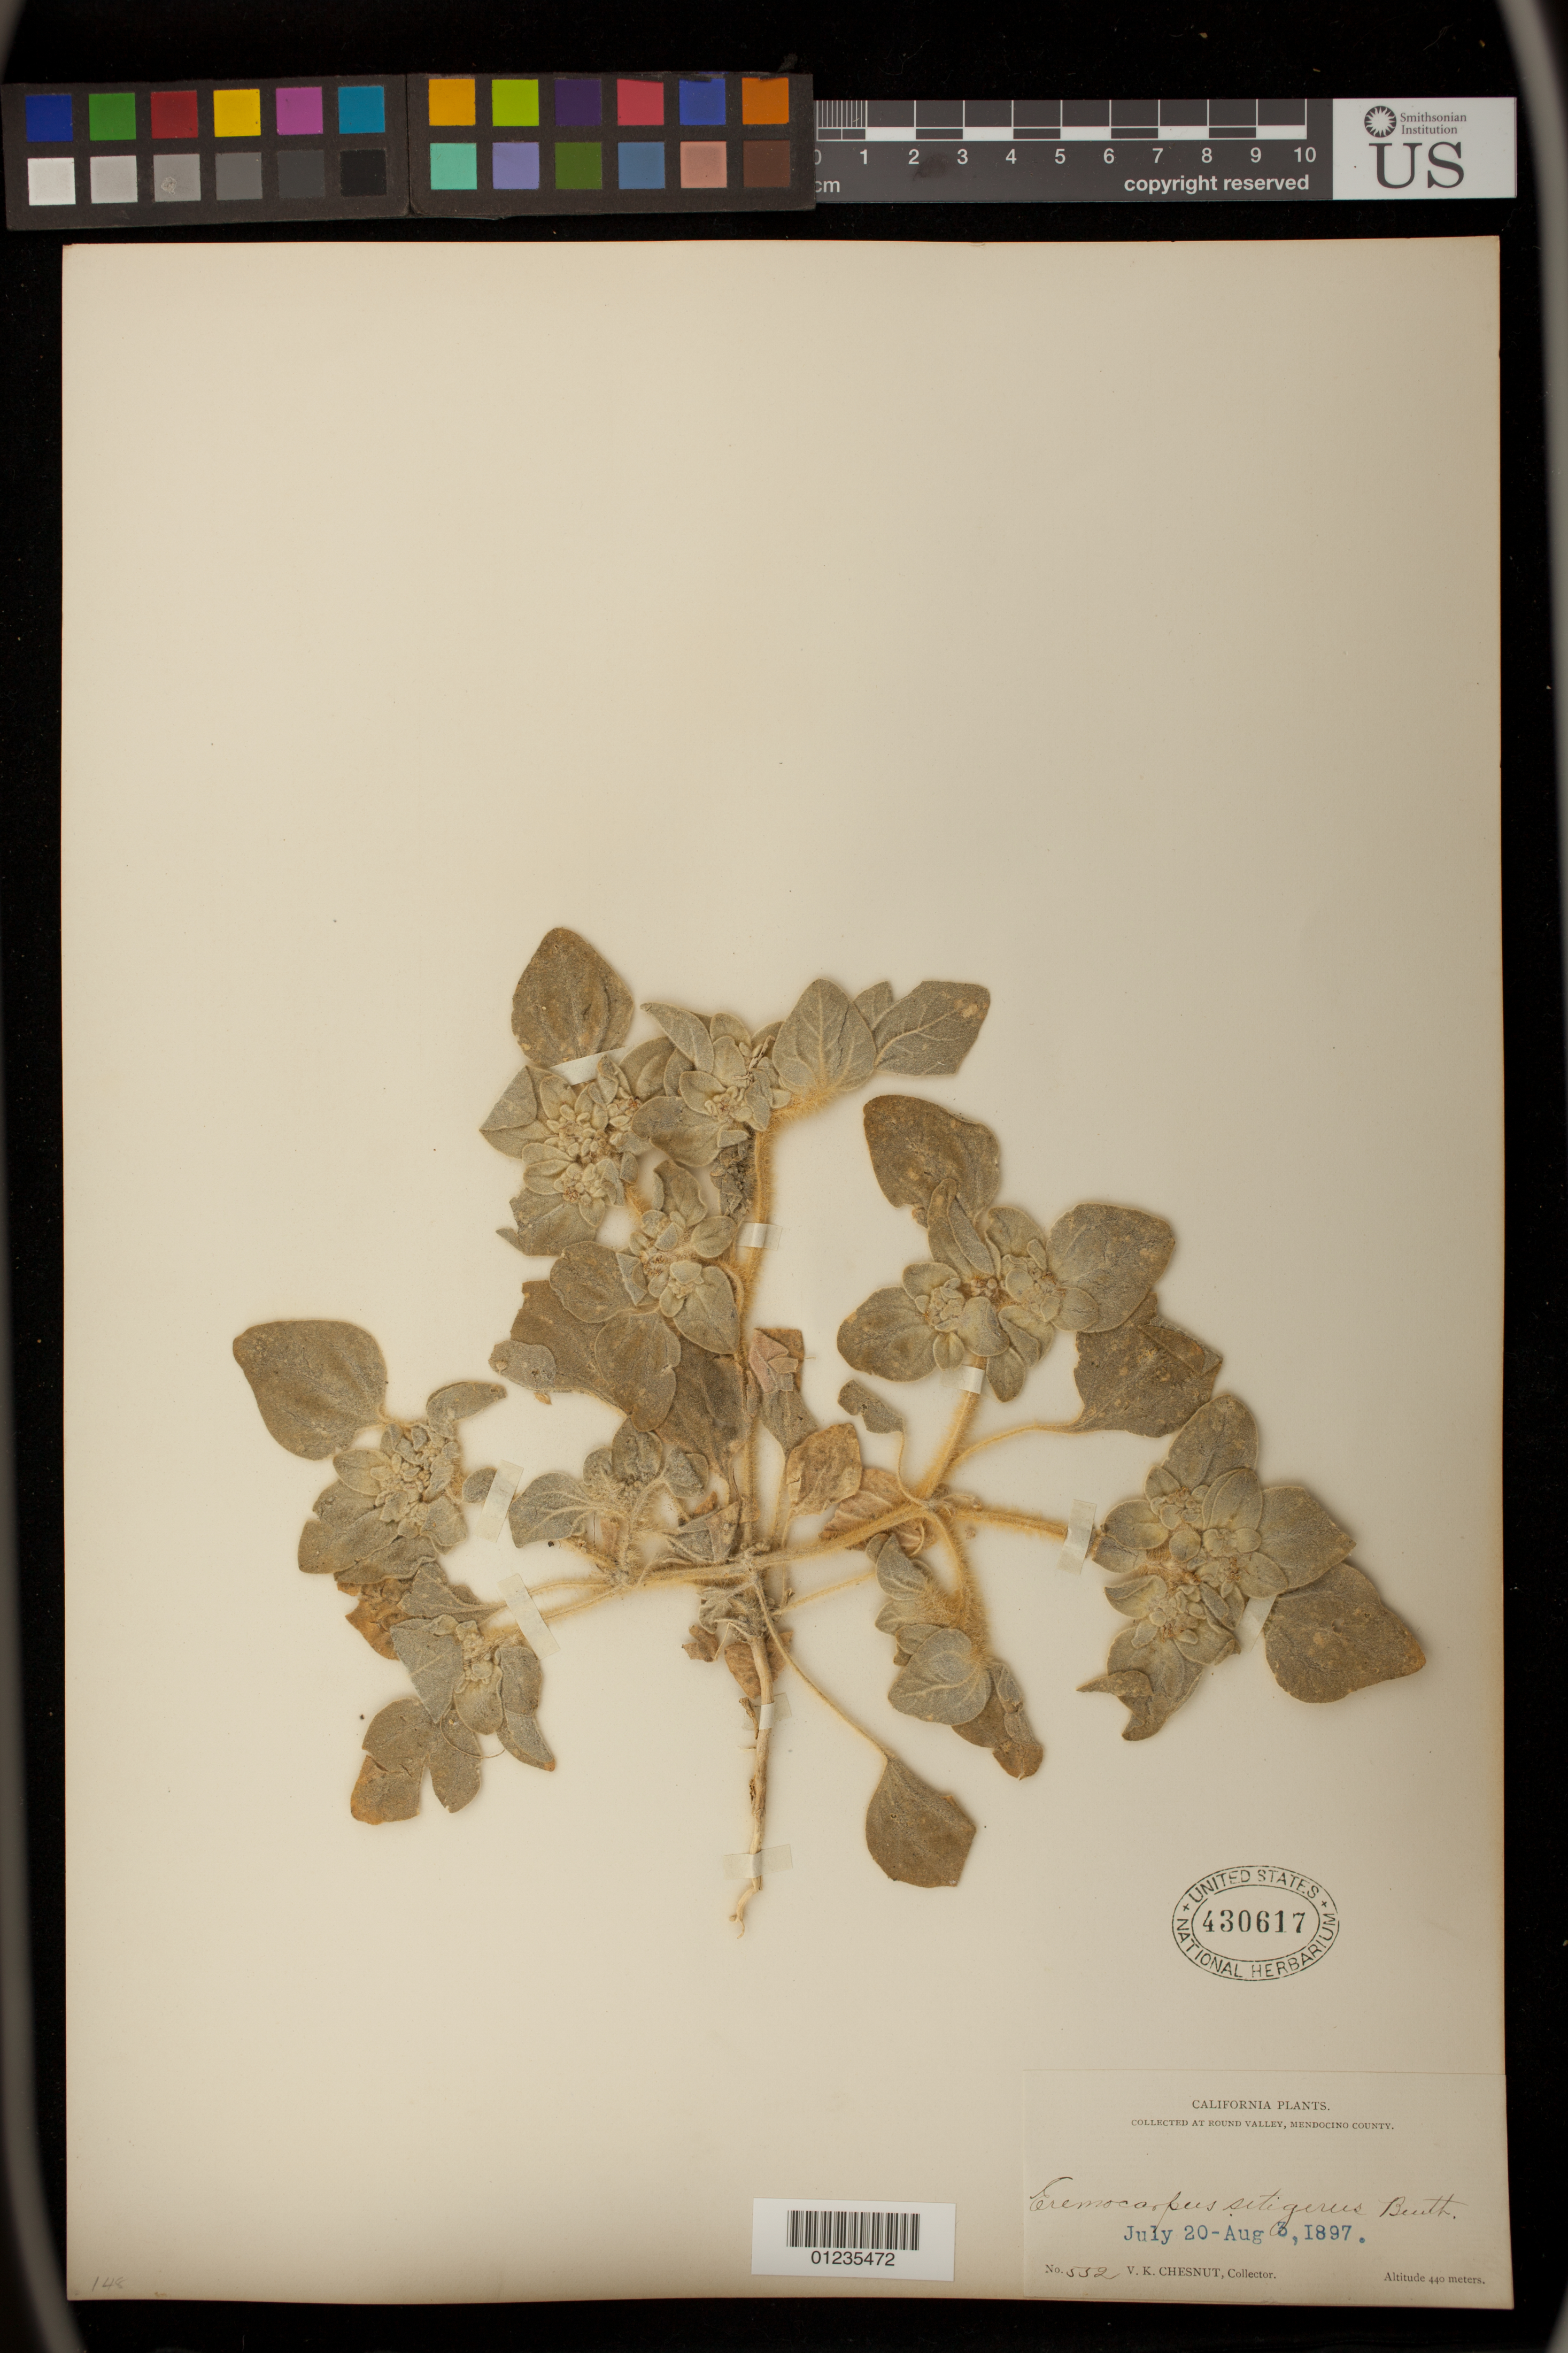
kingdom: Plantae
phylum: Tracheophyta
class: Magnoliopsida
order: Malpighiales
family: Euphorbiaceae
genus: Eremocarpus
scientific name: Eremocarpus setigerus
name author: (Hook.) Benth.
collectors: V. K. Chesnut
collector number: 532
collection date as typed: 20 Jul 1897 to 03 Aug 1897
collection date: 1897-07-20/1897-08-03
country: United States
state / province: California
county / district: Mendocino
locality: Round valley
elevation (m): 440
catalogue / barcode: US 430617